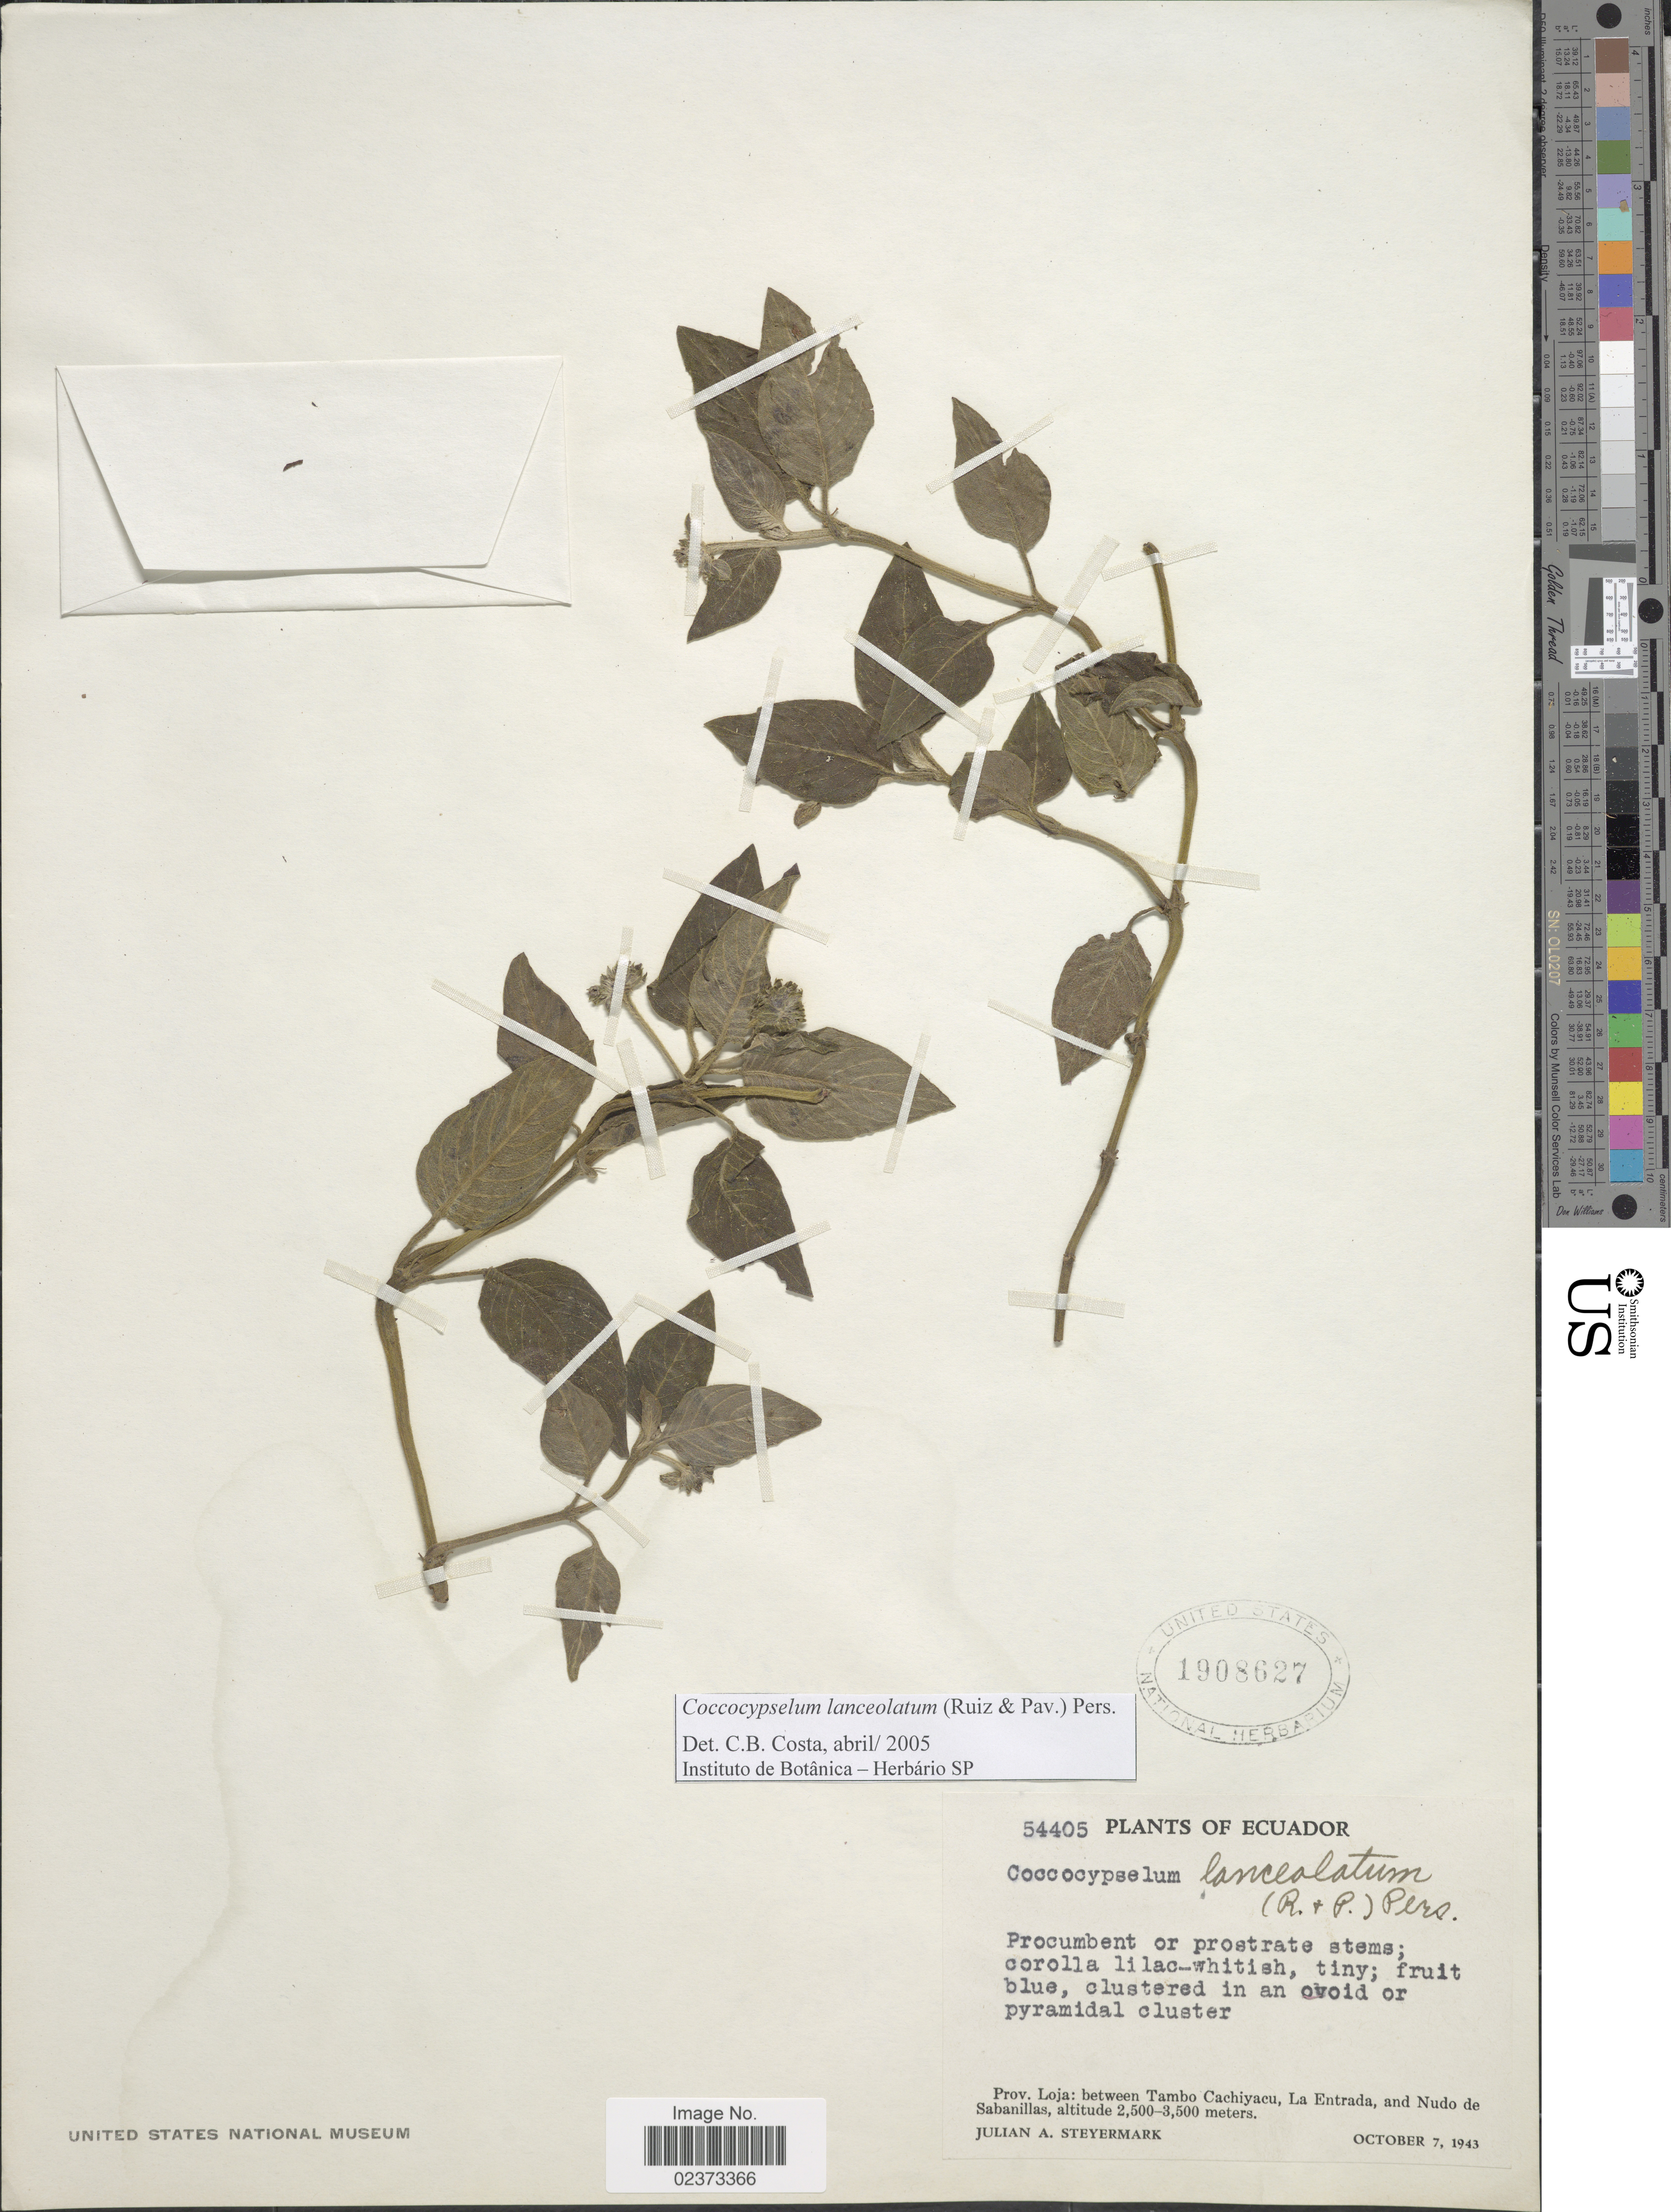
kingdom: Plantae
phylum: Tracheophyta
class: Magnoliopsida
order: Gentianales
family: Rubiaceae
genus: Coccocypselum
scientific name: Coccocypselum lanceolatum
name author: (Ruiz & Pav.) Pers.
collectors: J. Steyermark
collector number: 54405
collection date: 1943-10-07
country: Ecuador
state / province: Loja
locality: Between Tambo Cachiyacu, La Entrada, and Nudo de Sabanillas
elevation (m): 2500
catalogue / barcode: US 1908627